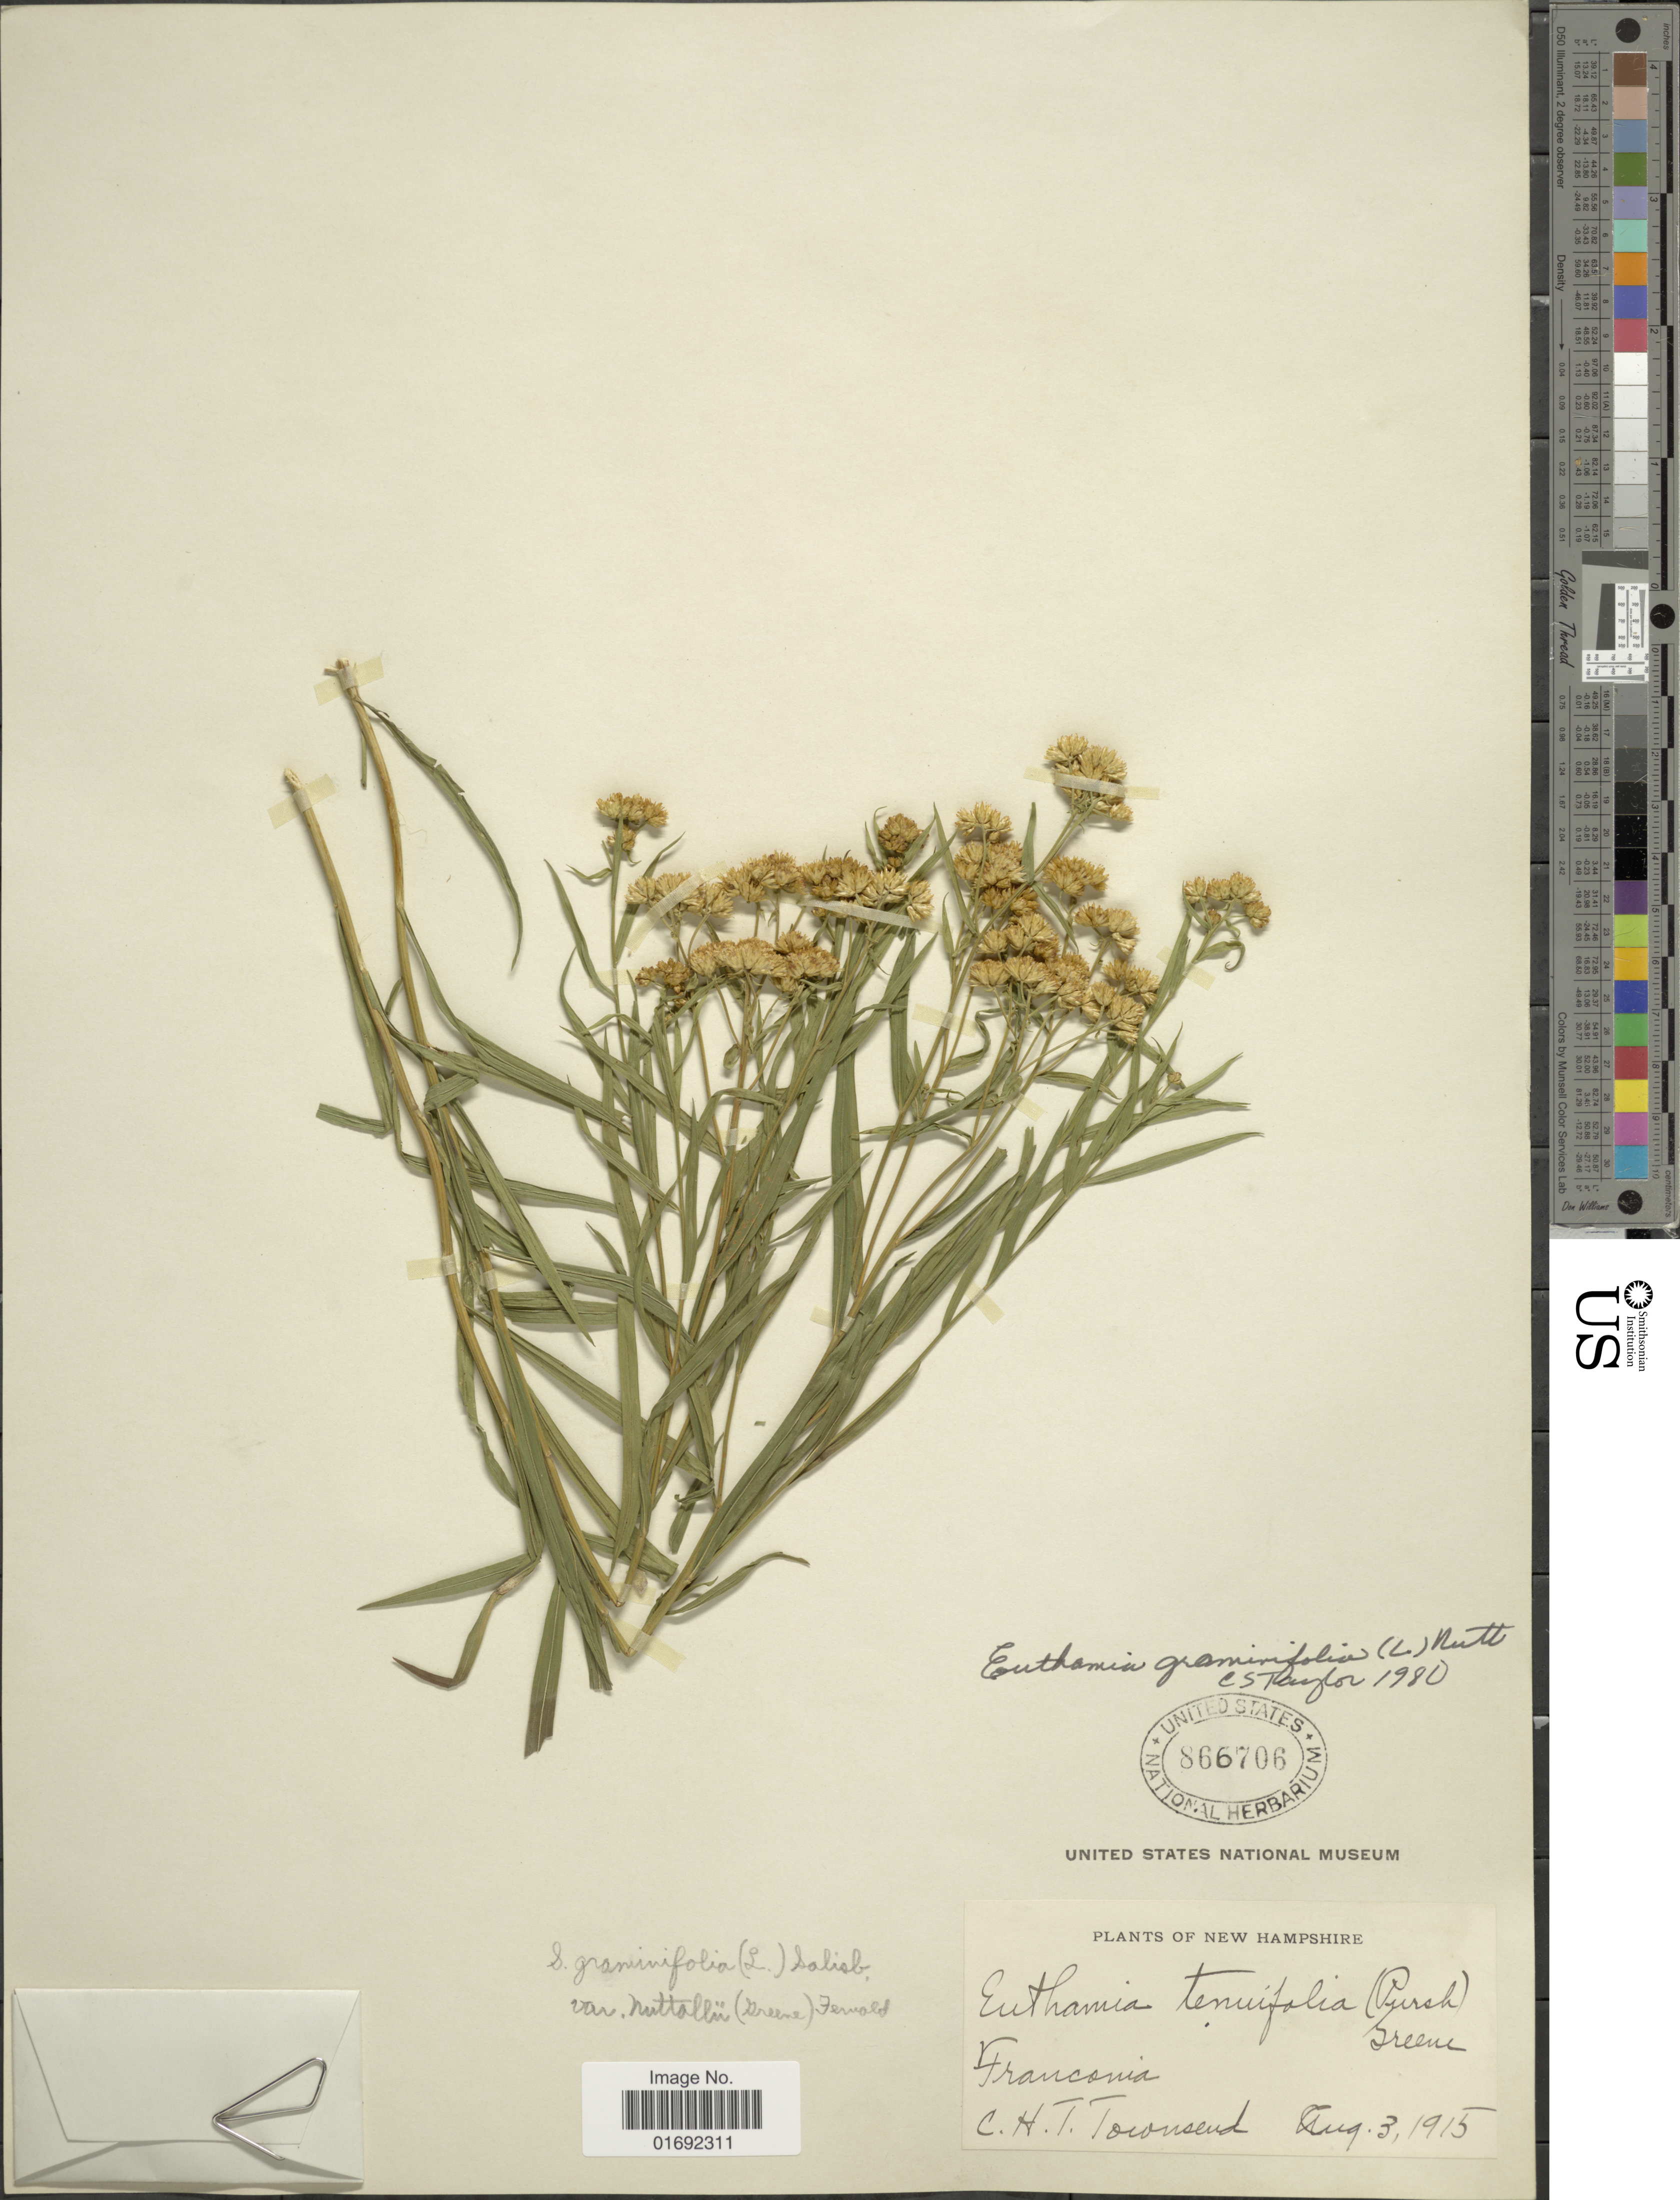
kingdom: Plantae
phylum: Tracheophyta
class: Magnoliopsida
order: Asterales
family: Asteraceae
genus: Euthamia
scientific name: Euthamia graminifolia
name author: (L.) Nutt.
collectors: C. H. T. Townsend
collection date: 1915-08-03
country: United States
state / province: New Hampshire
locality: Franconia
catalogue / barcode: US 866706